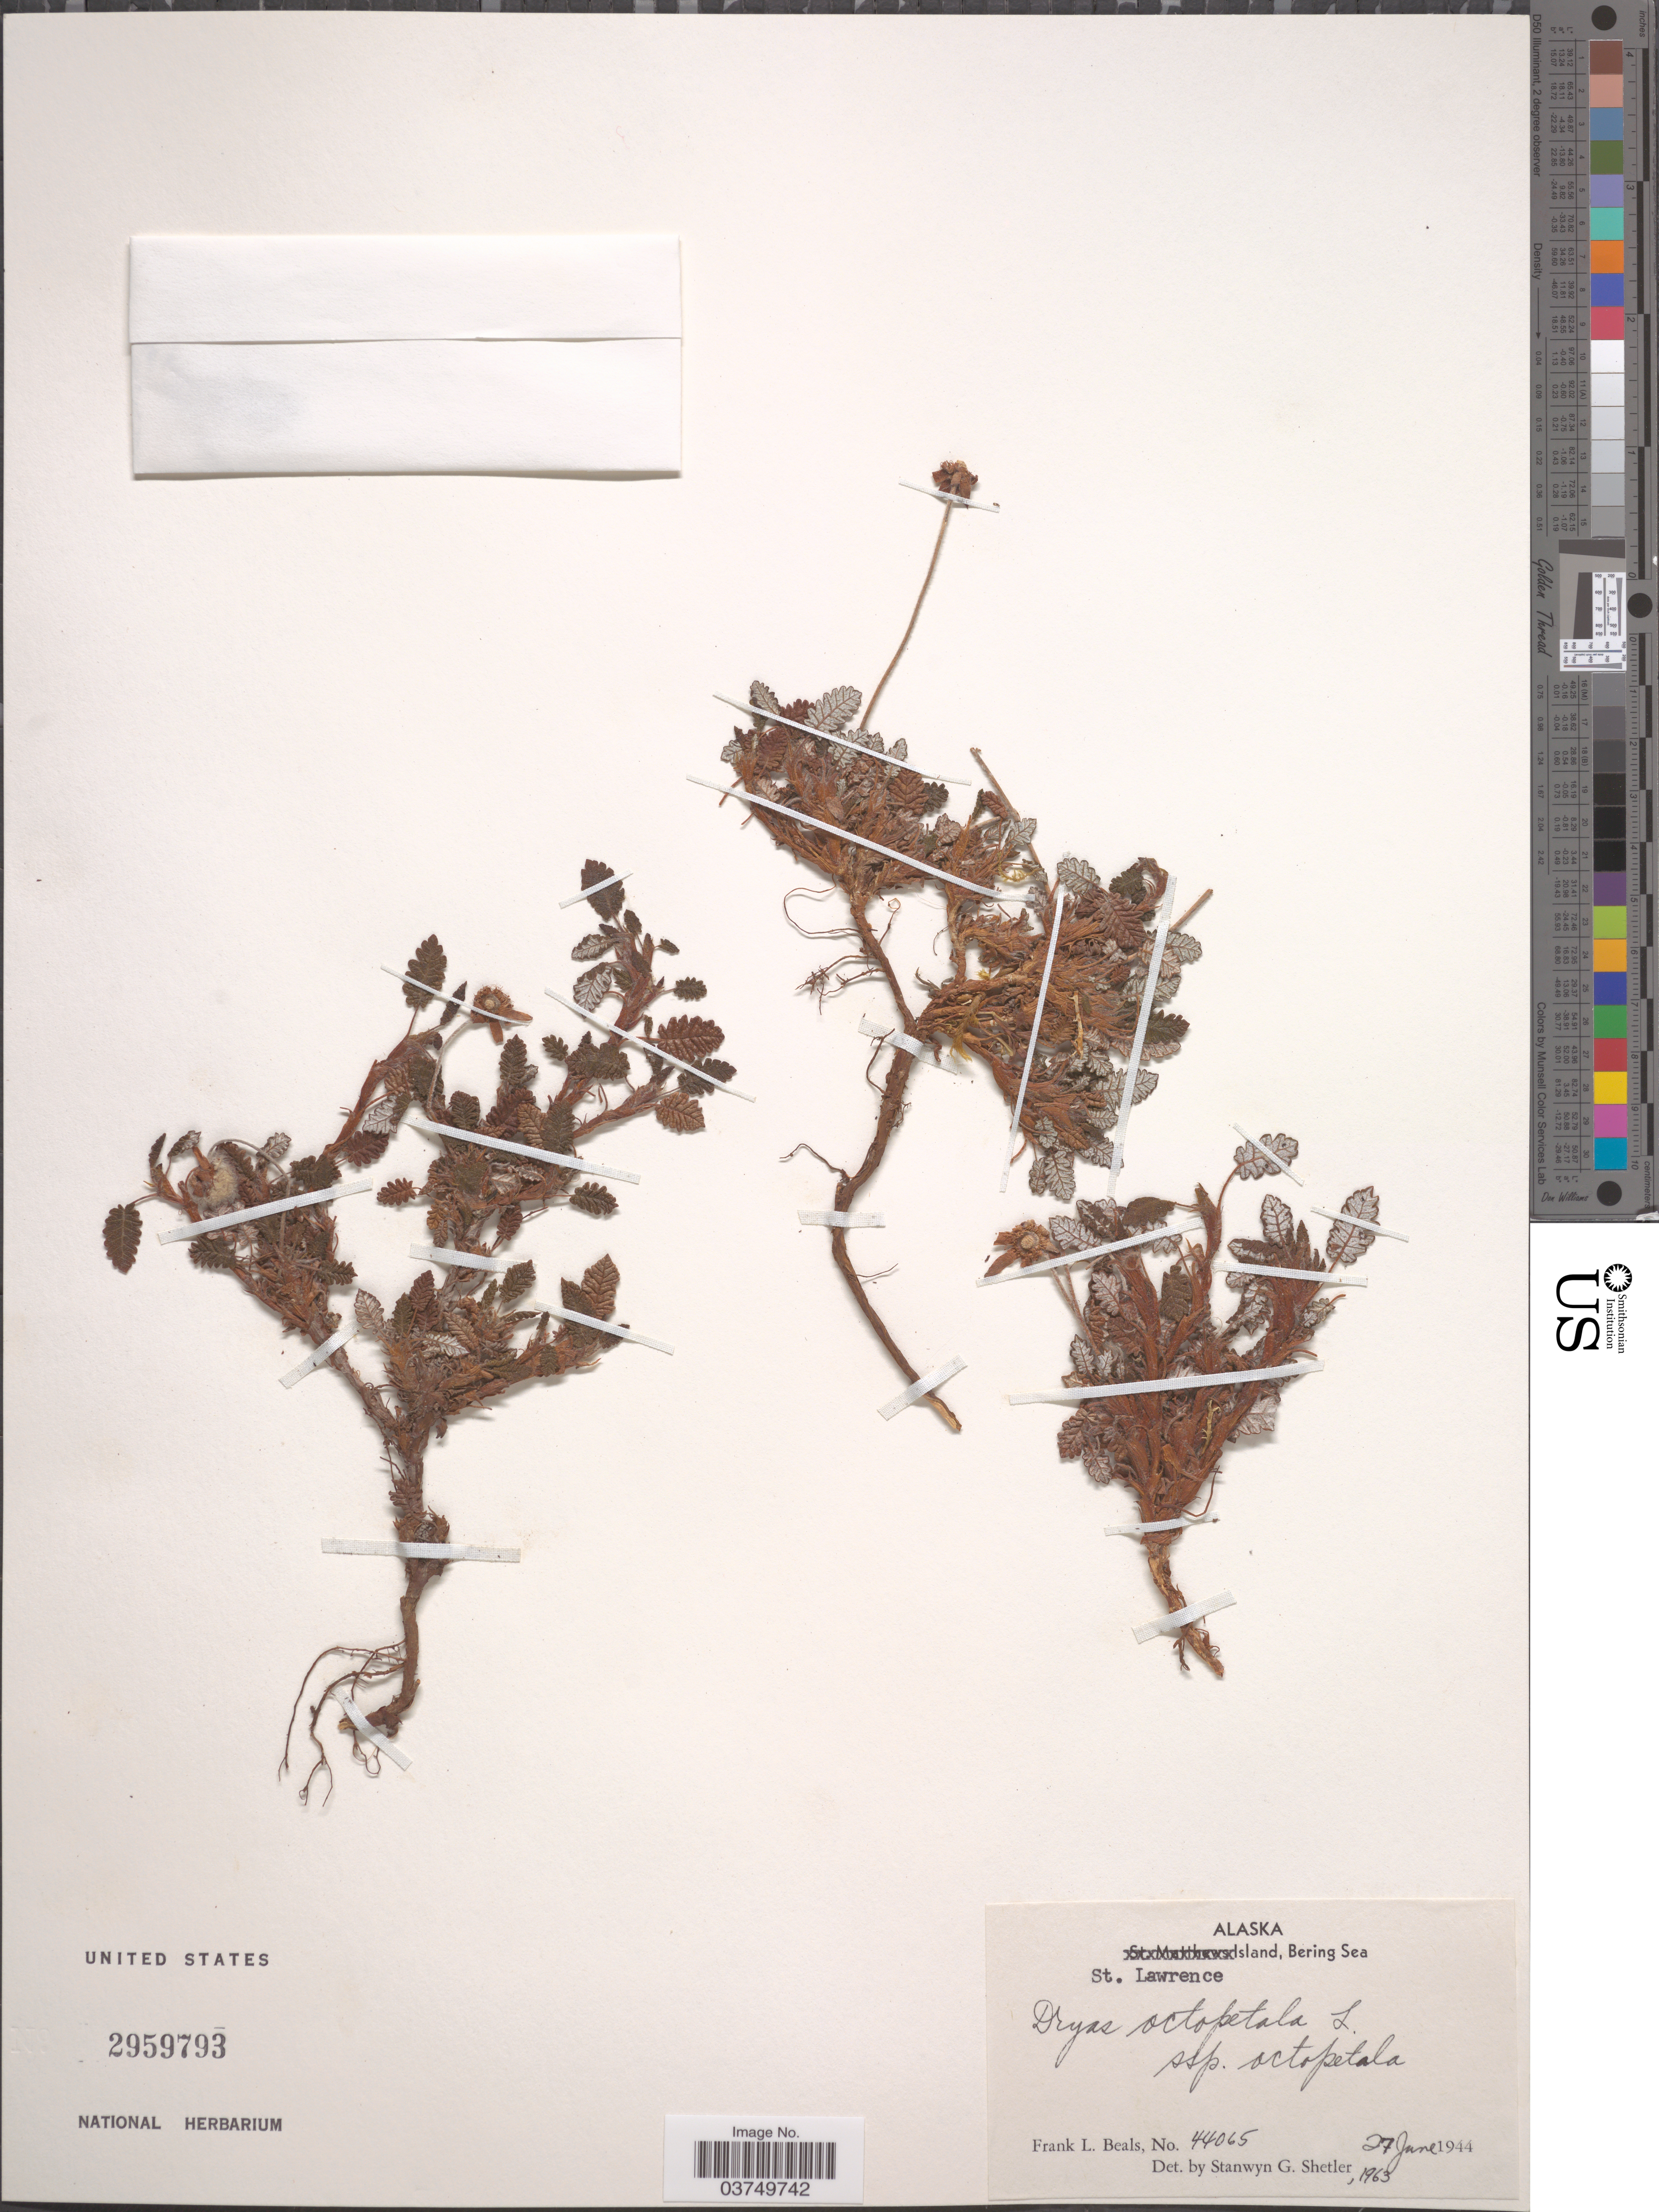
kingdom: Plantae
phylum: Tracheophyta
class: Magnoliopsida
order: Rosales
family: Rosaceae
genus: Dryas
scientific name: Dryas octopetala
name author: L.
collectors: F. Beals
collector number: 44065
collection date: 1944-06-27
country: United States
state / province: Alaska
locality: St. Lawrence Island, Bering Sea.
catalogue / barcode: US 2959793